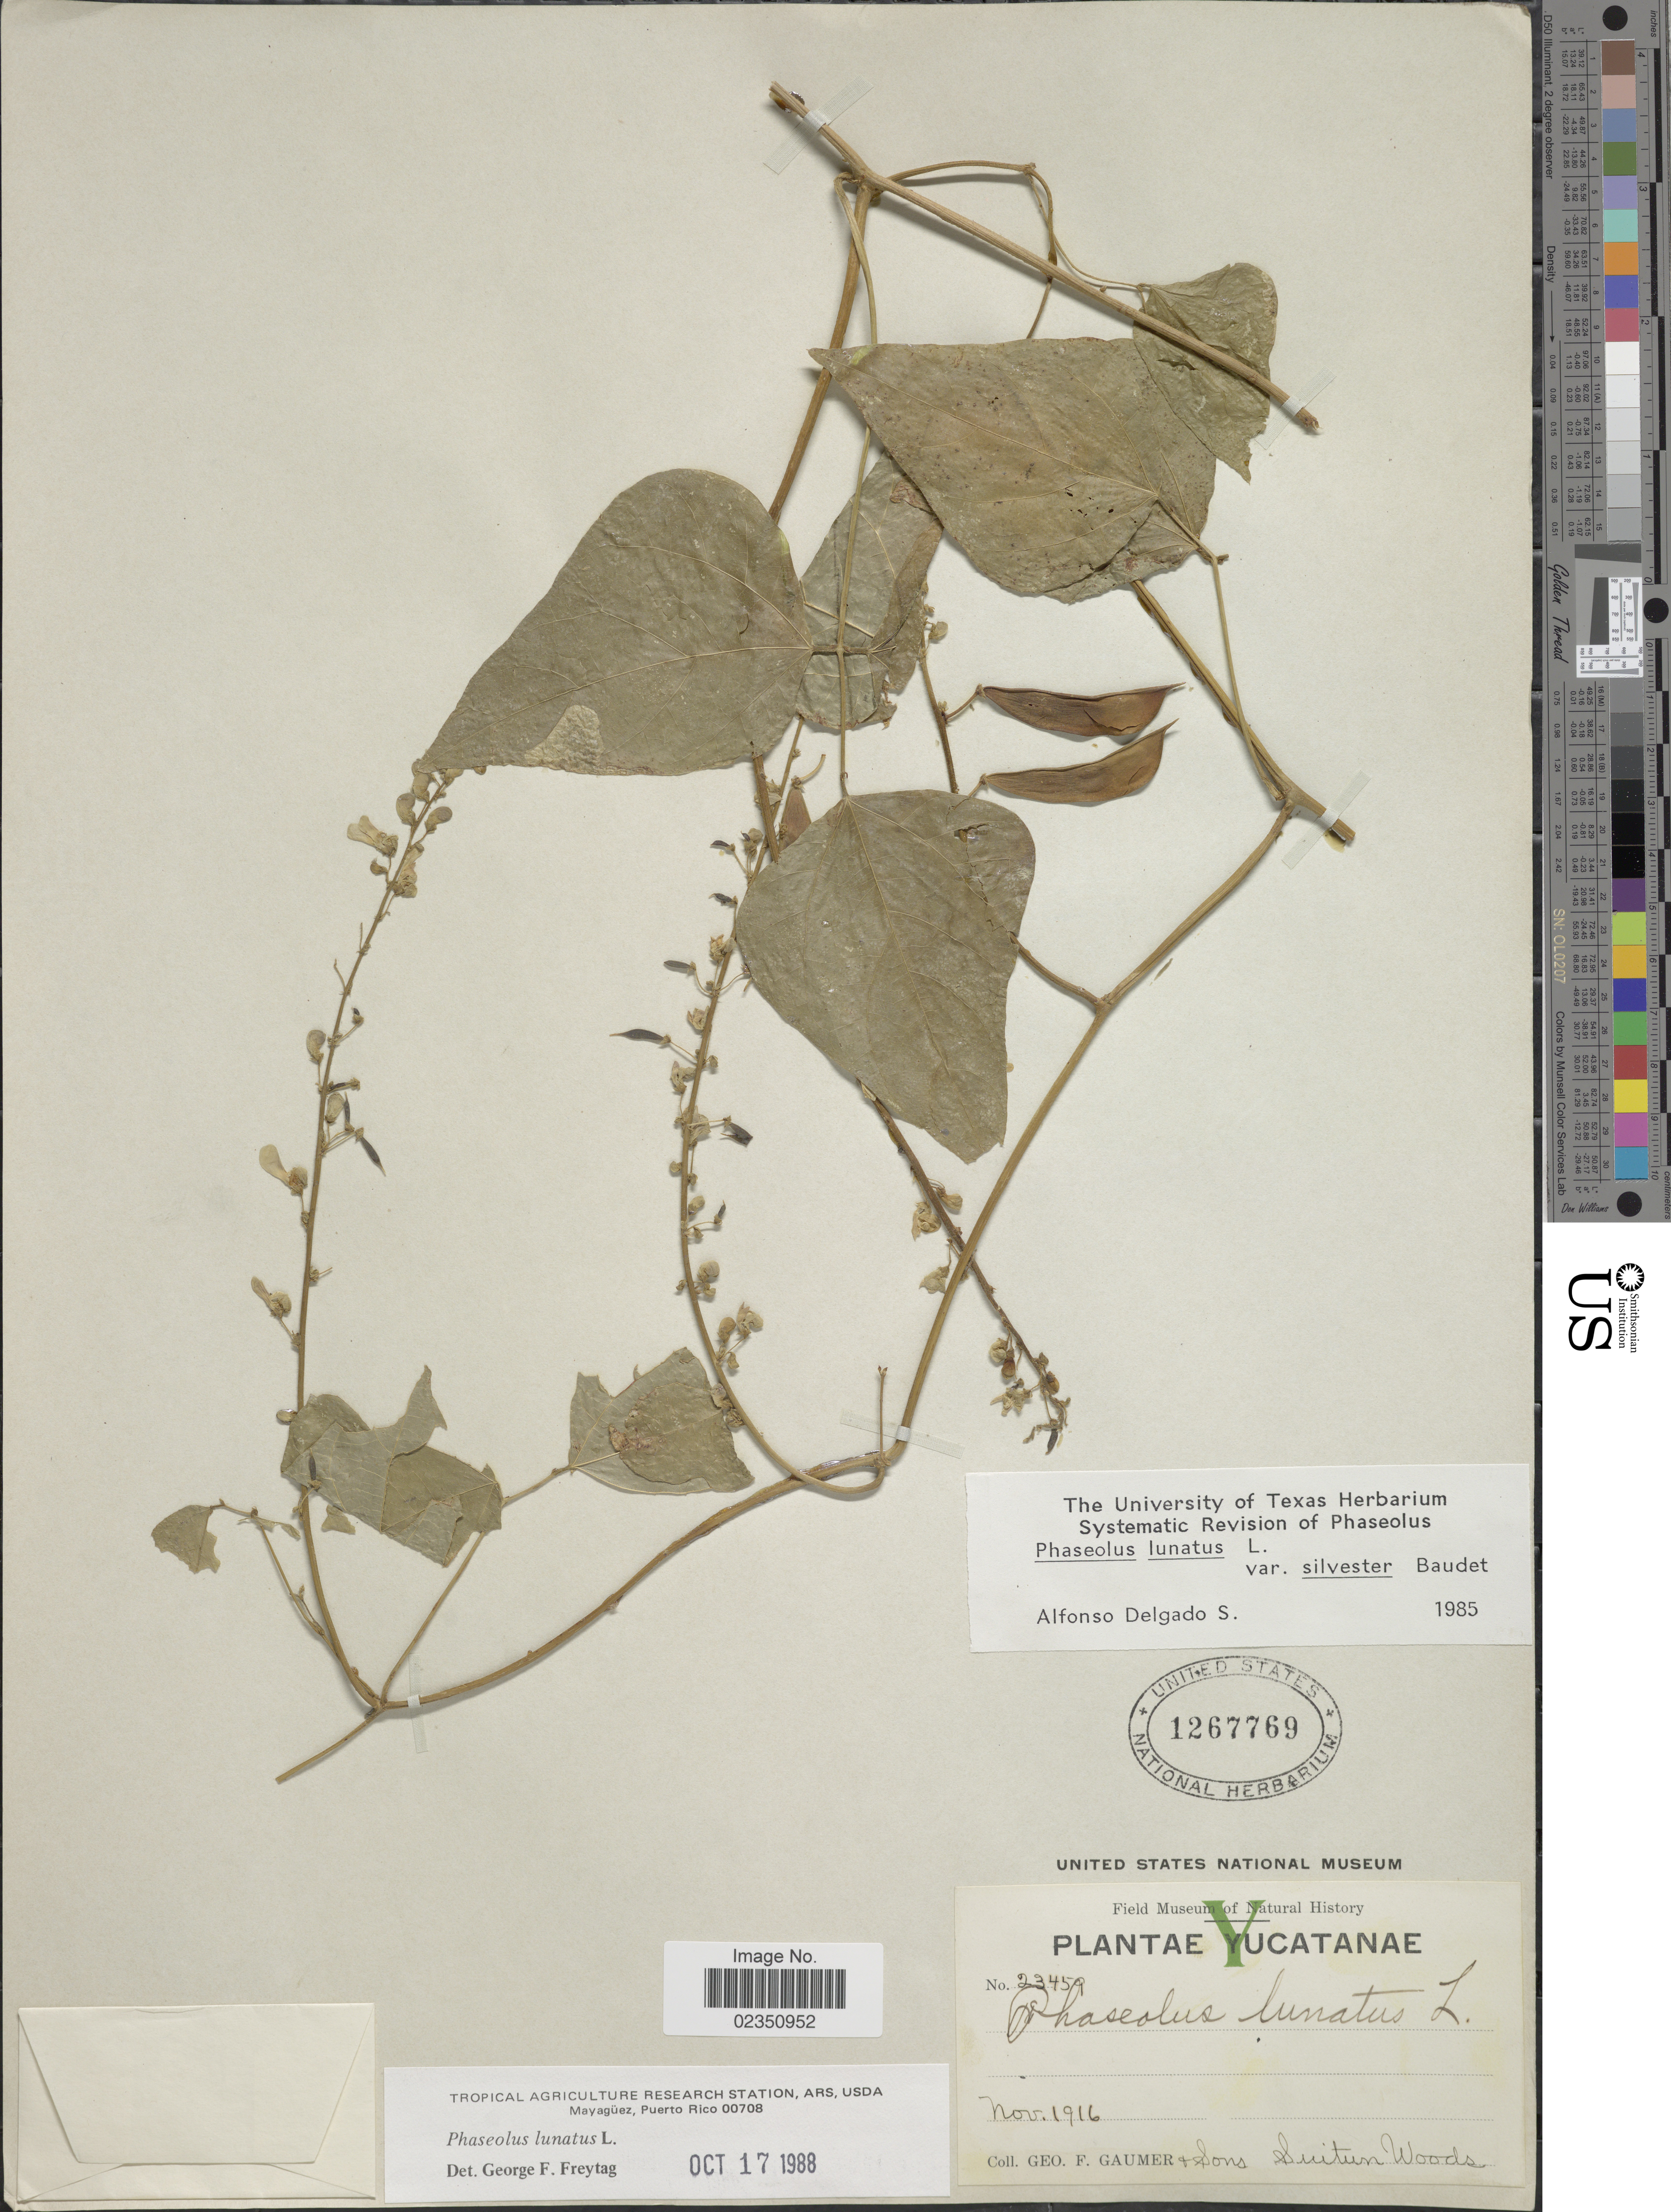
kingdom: Plantae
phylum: Tracheophyta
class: Magnoliopsida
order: Fabales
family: Fabaceae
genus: Phaseolus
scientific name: Phaseolus lunatus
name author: L.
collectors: G. F. Gaumer & & Sons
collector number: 23459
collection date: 1916-11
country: Mexico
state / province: Yucatán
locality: Suitun Woods, Yucatanae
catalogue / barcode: US 1267769